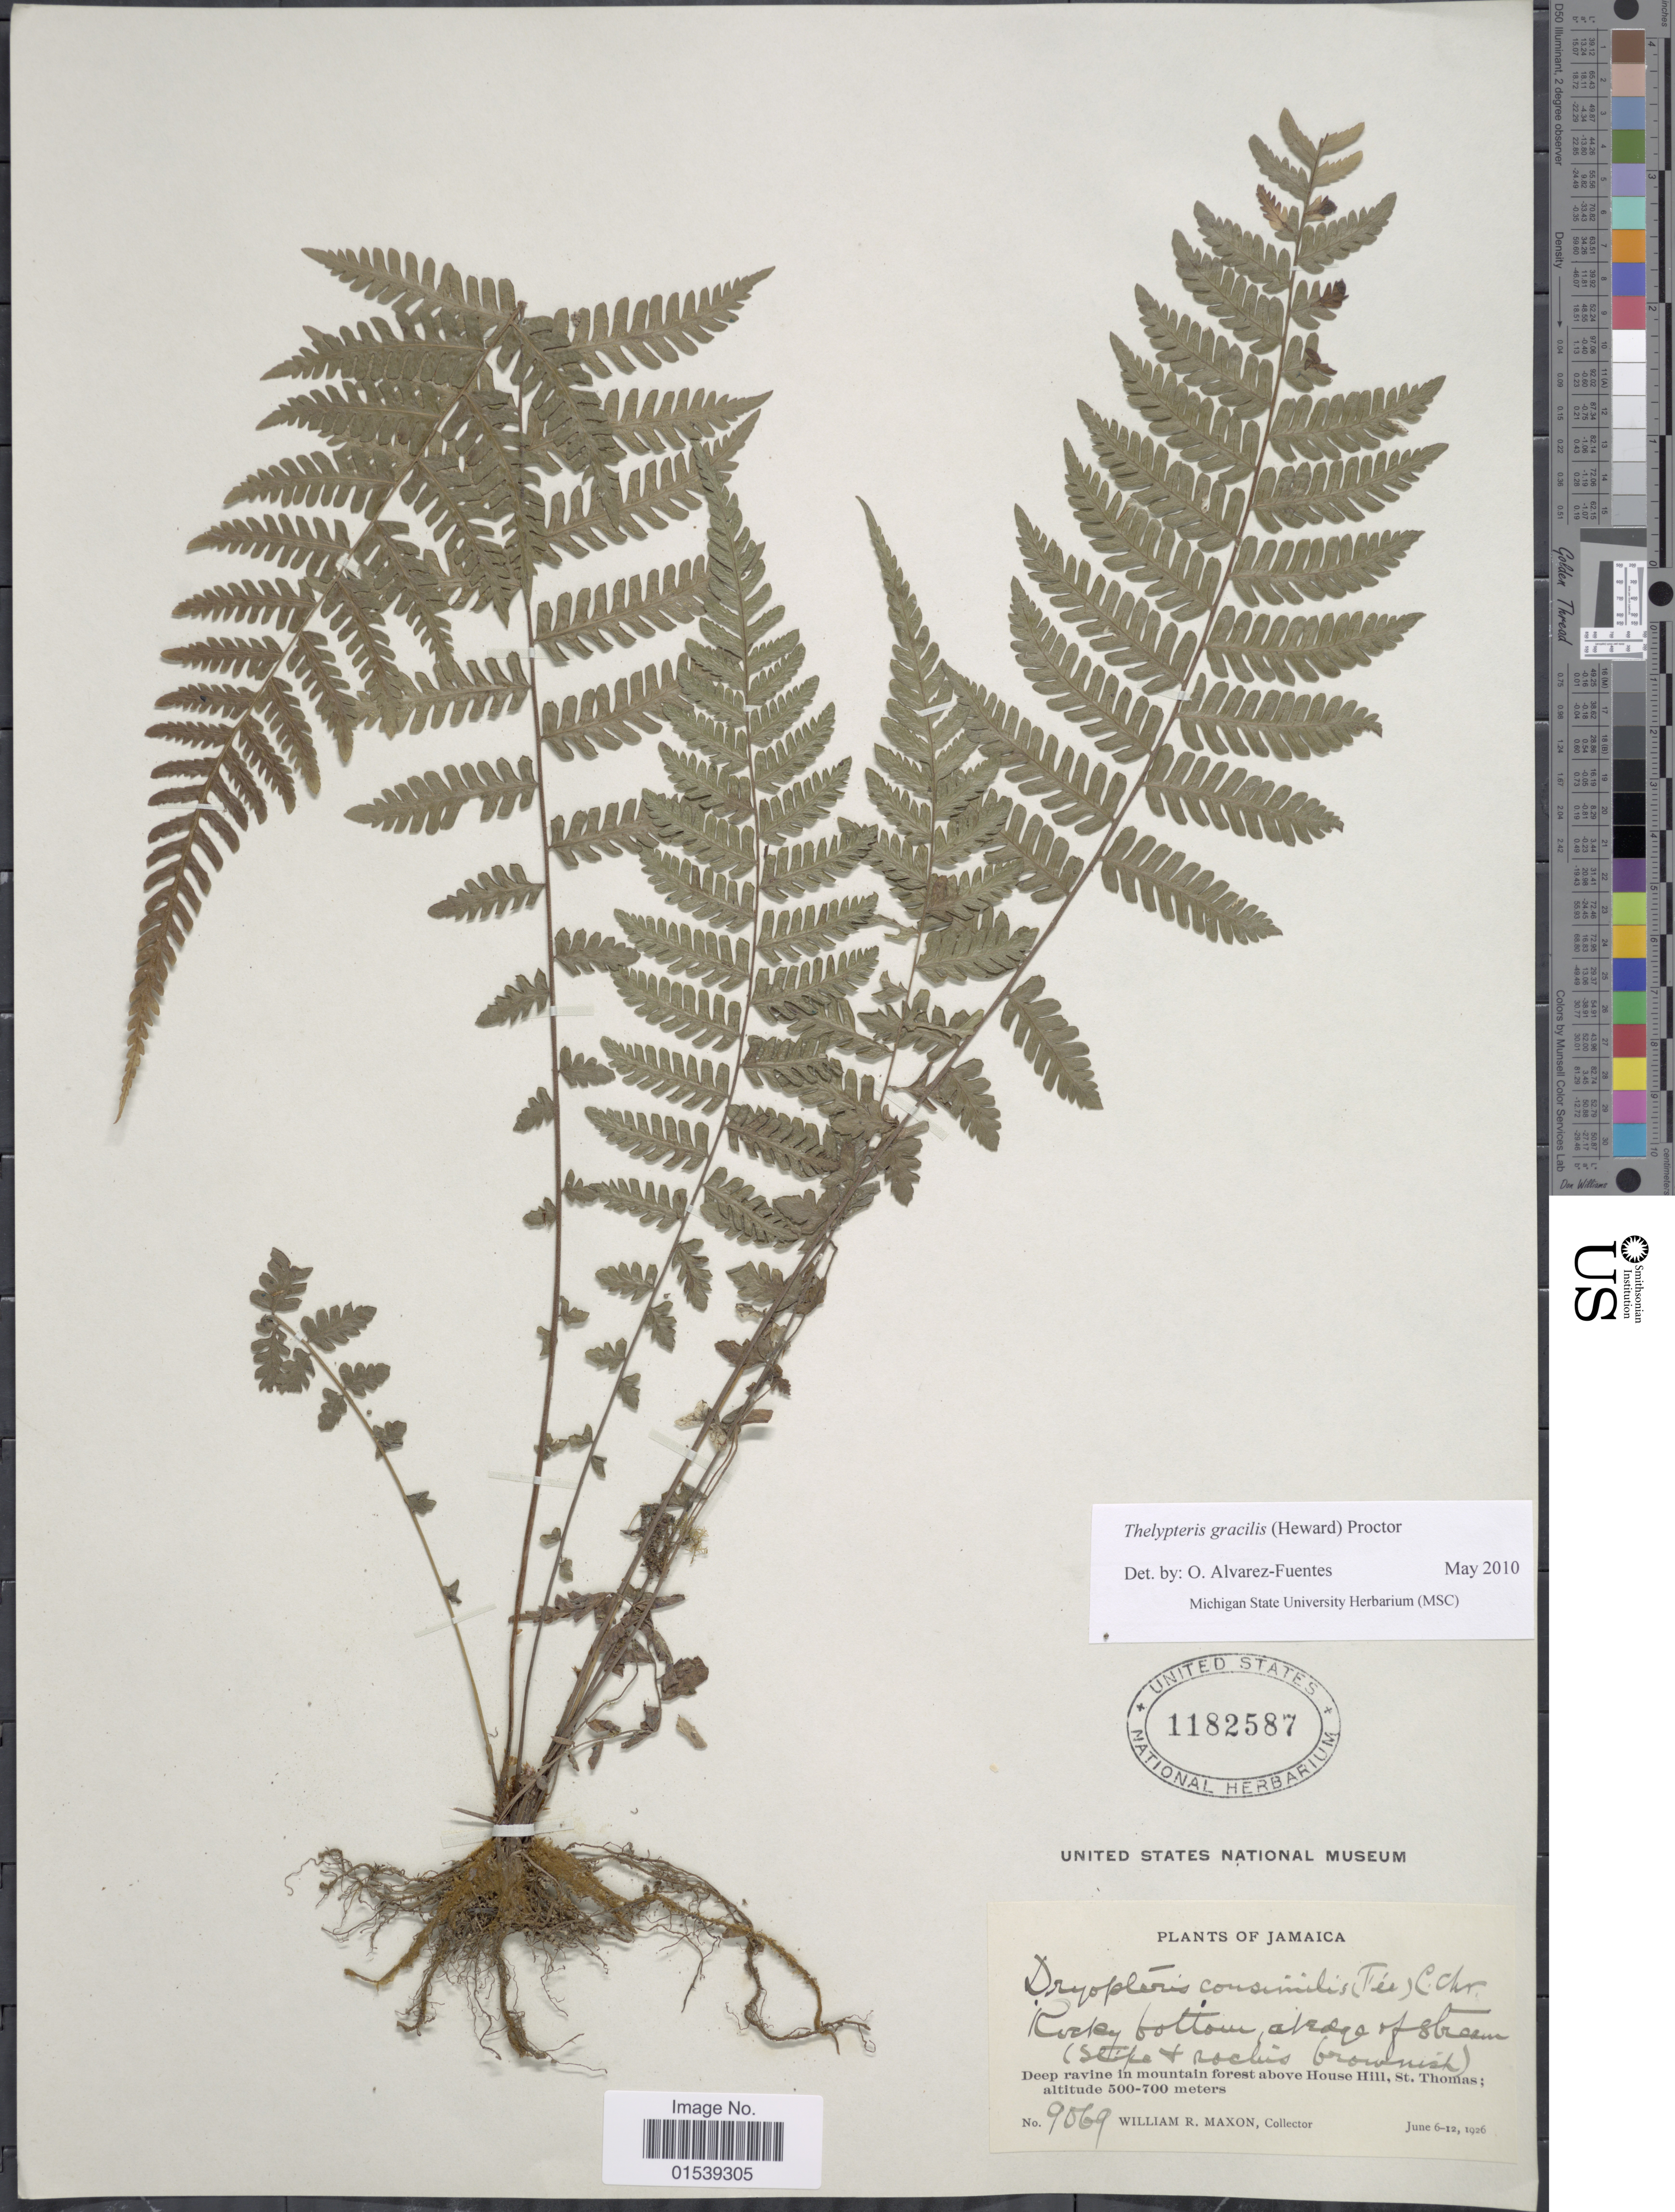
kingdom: Plantae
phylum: Tracheophyta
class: Polypodiopsida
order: Polypodiales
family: Thelypteridaceae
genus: Amauropelta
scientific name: Amauropelta gracilis ined. 2015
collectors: W. R. Maxon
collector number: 9069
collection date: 1926-06-06/1926-06-12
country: Jamaica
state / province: Saint Thomas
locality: Deep ravine in mountain forest above House Hill, St. Thomas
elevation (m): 500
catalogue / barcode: US 1182587